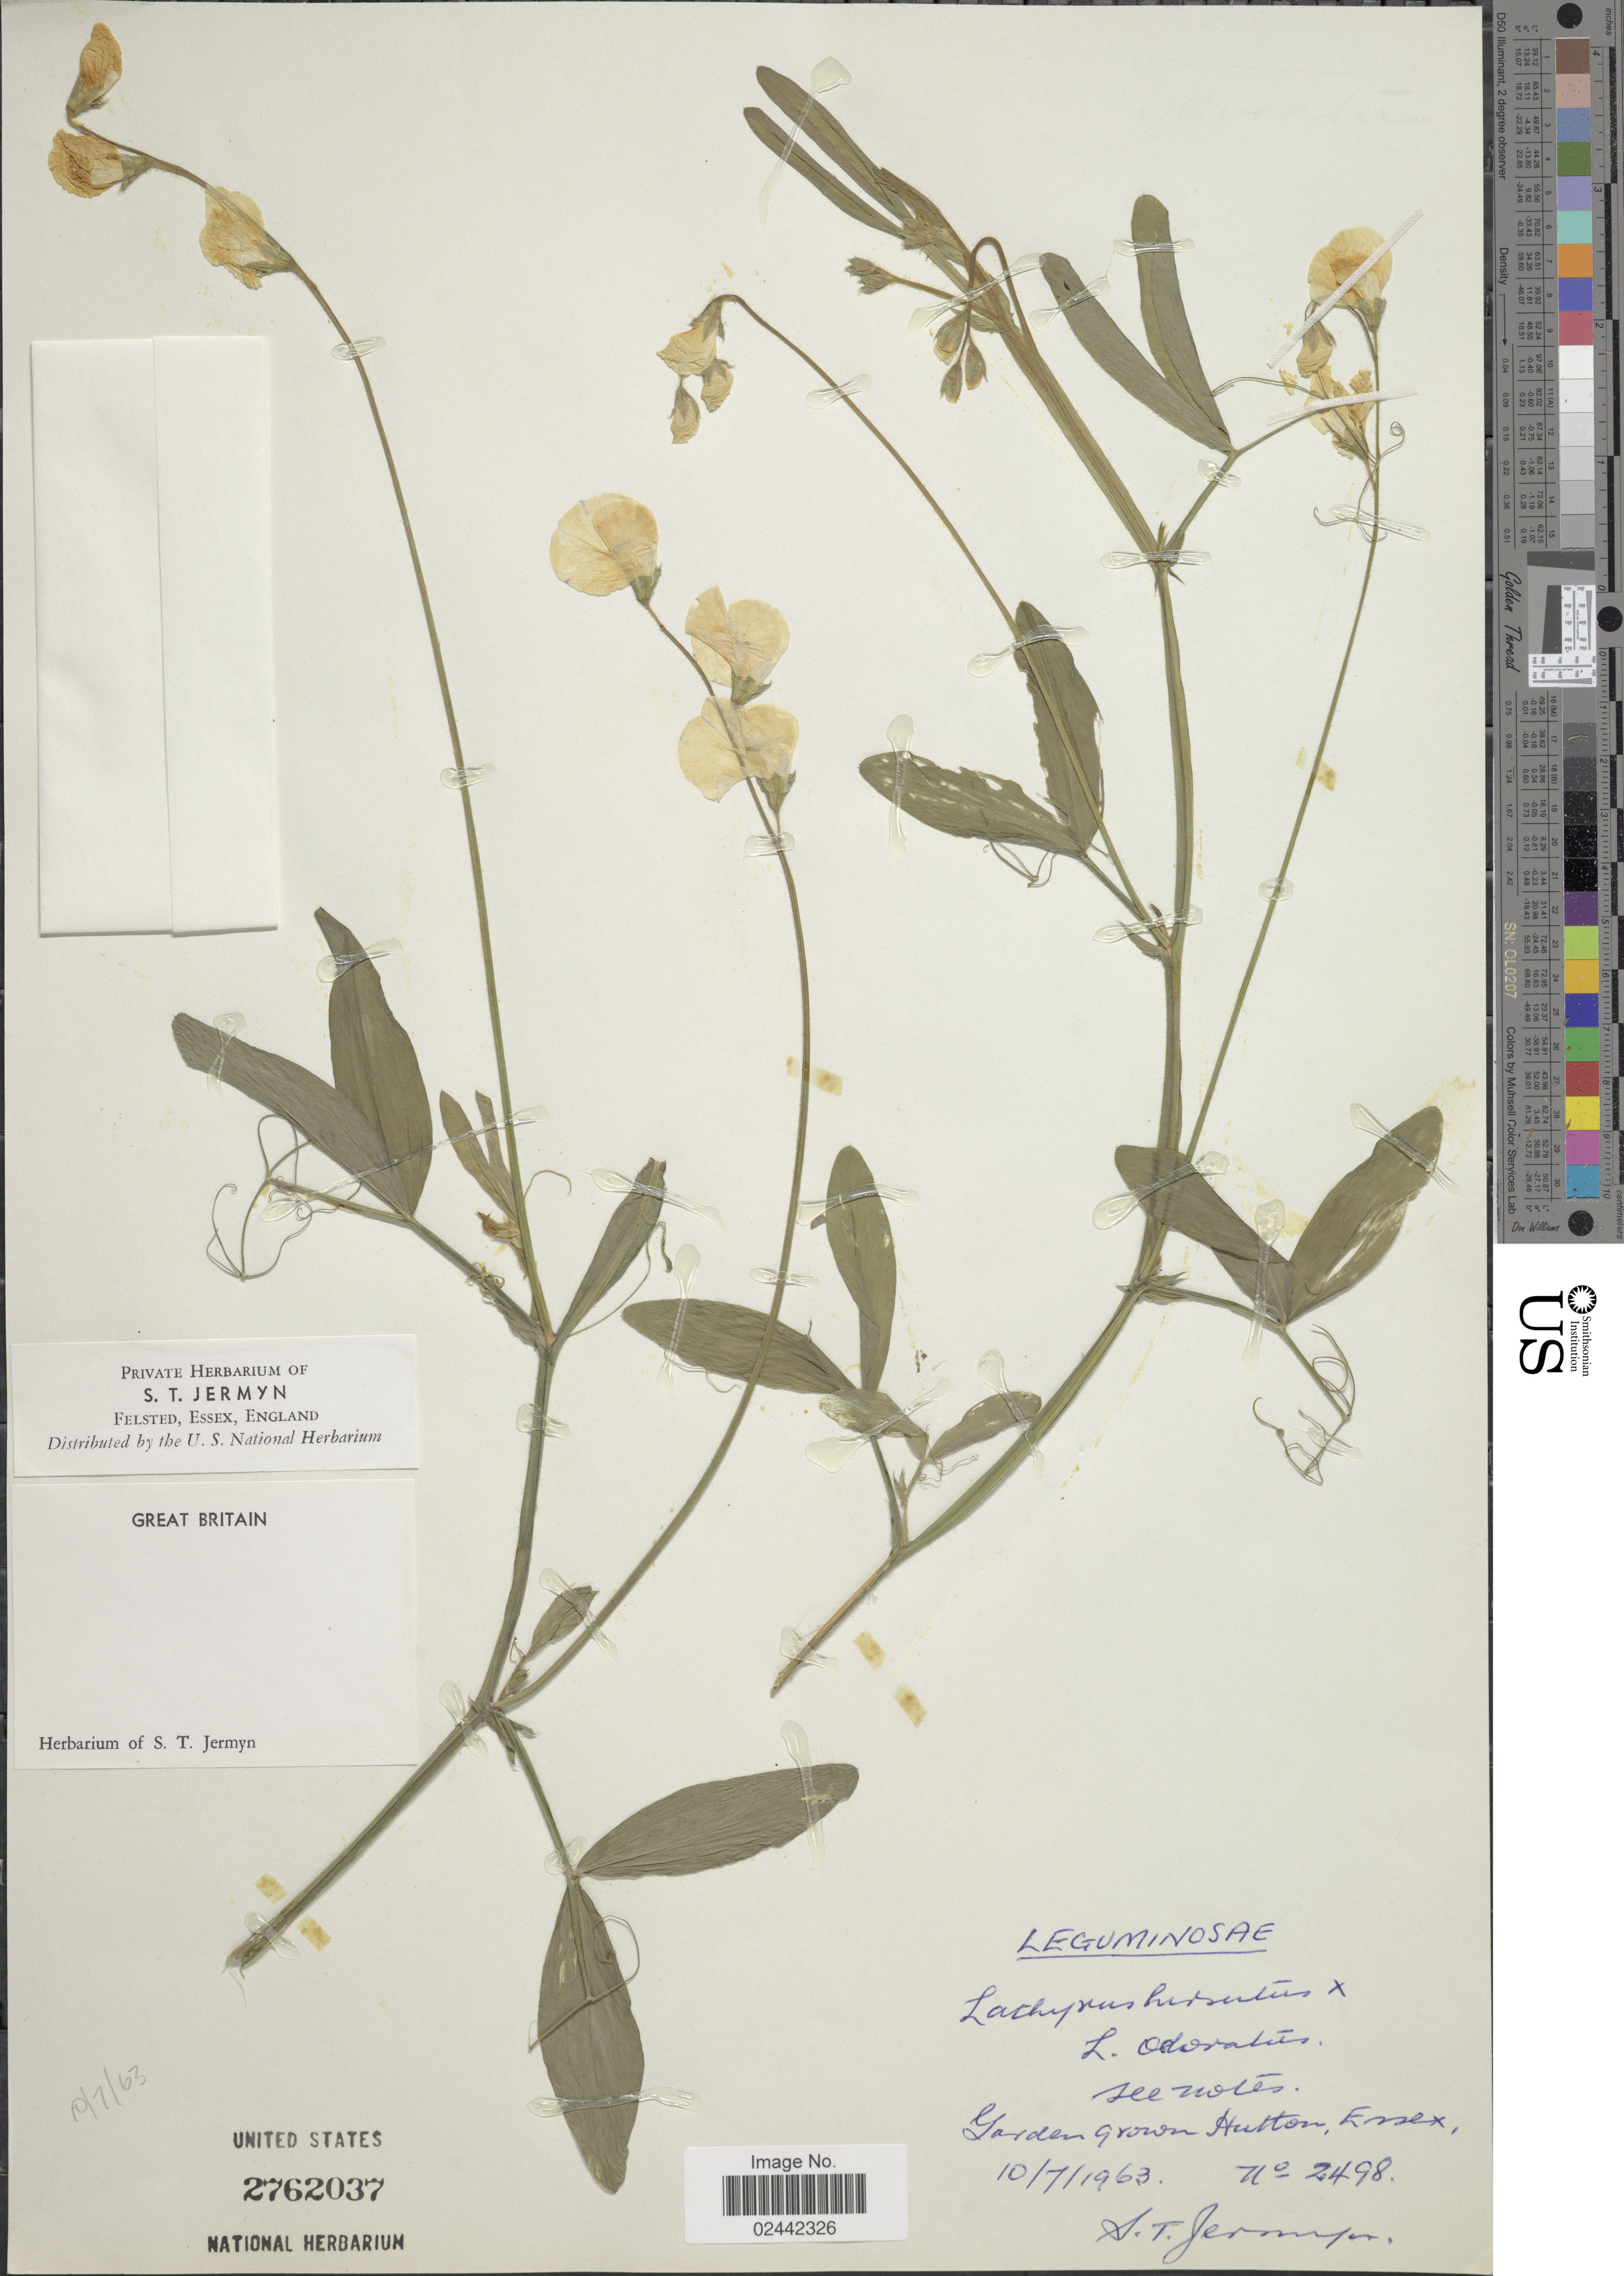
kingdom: Plantae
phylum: Tracheophyta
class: Magnoliopsida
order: Fabales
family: Fabaceae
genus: Lathyrus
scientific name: Lathyrus hirsutus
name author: L.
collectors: S. Jermyn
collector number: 2498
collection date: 1963-07-10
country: United Kingdom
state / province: England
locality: Garden Grown. Hutton, Essex.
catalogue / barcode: US 2762037